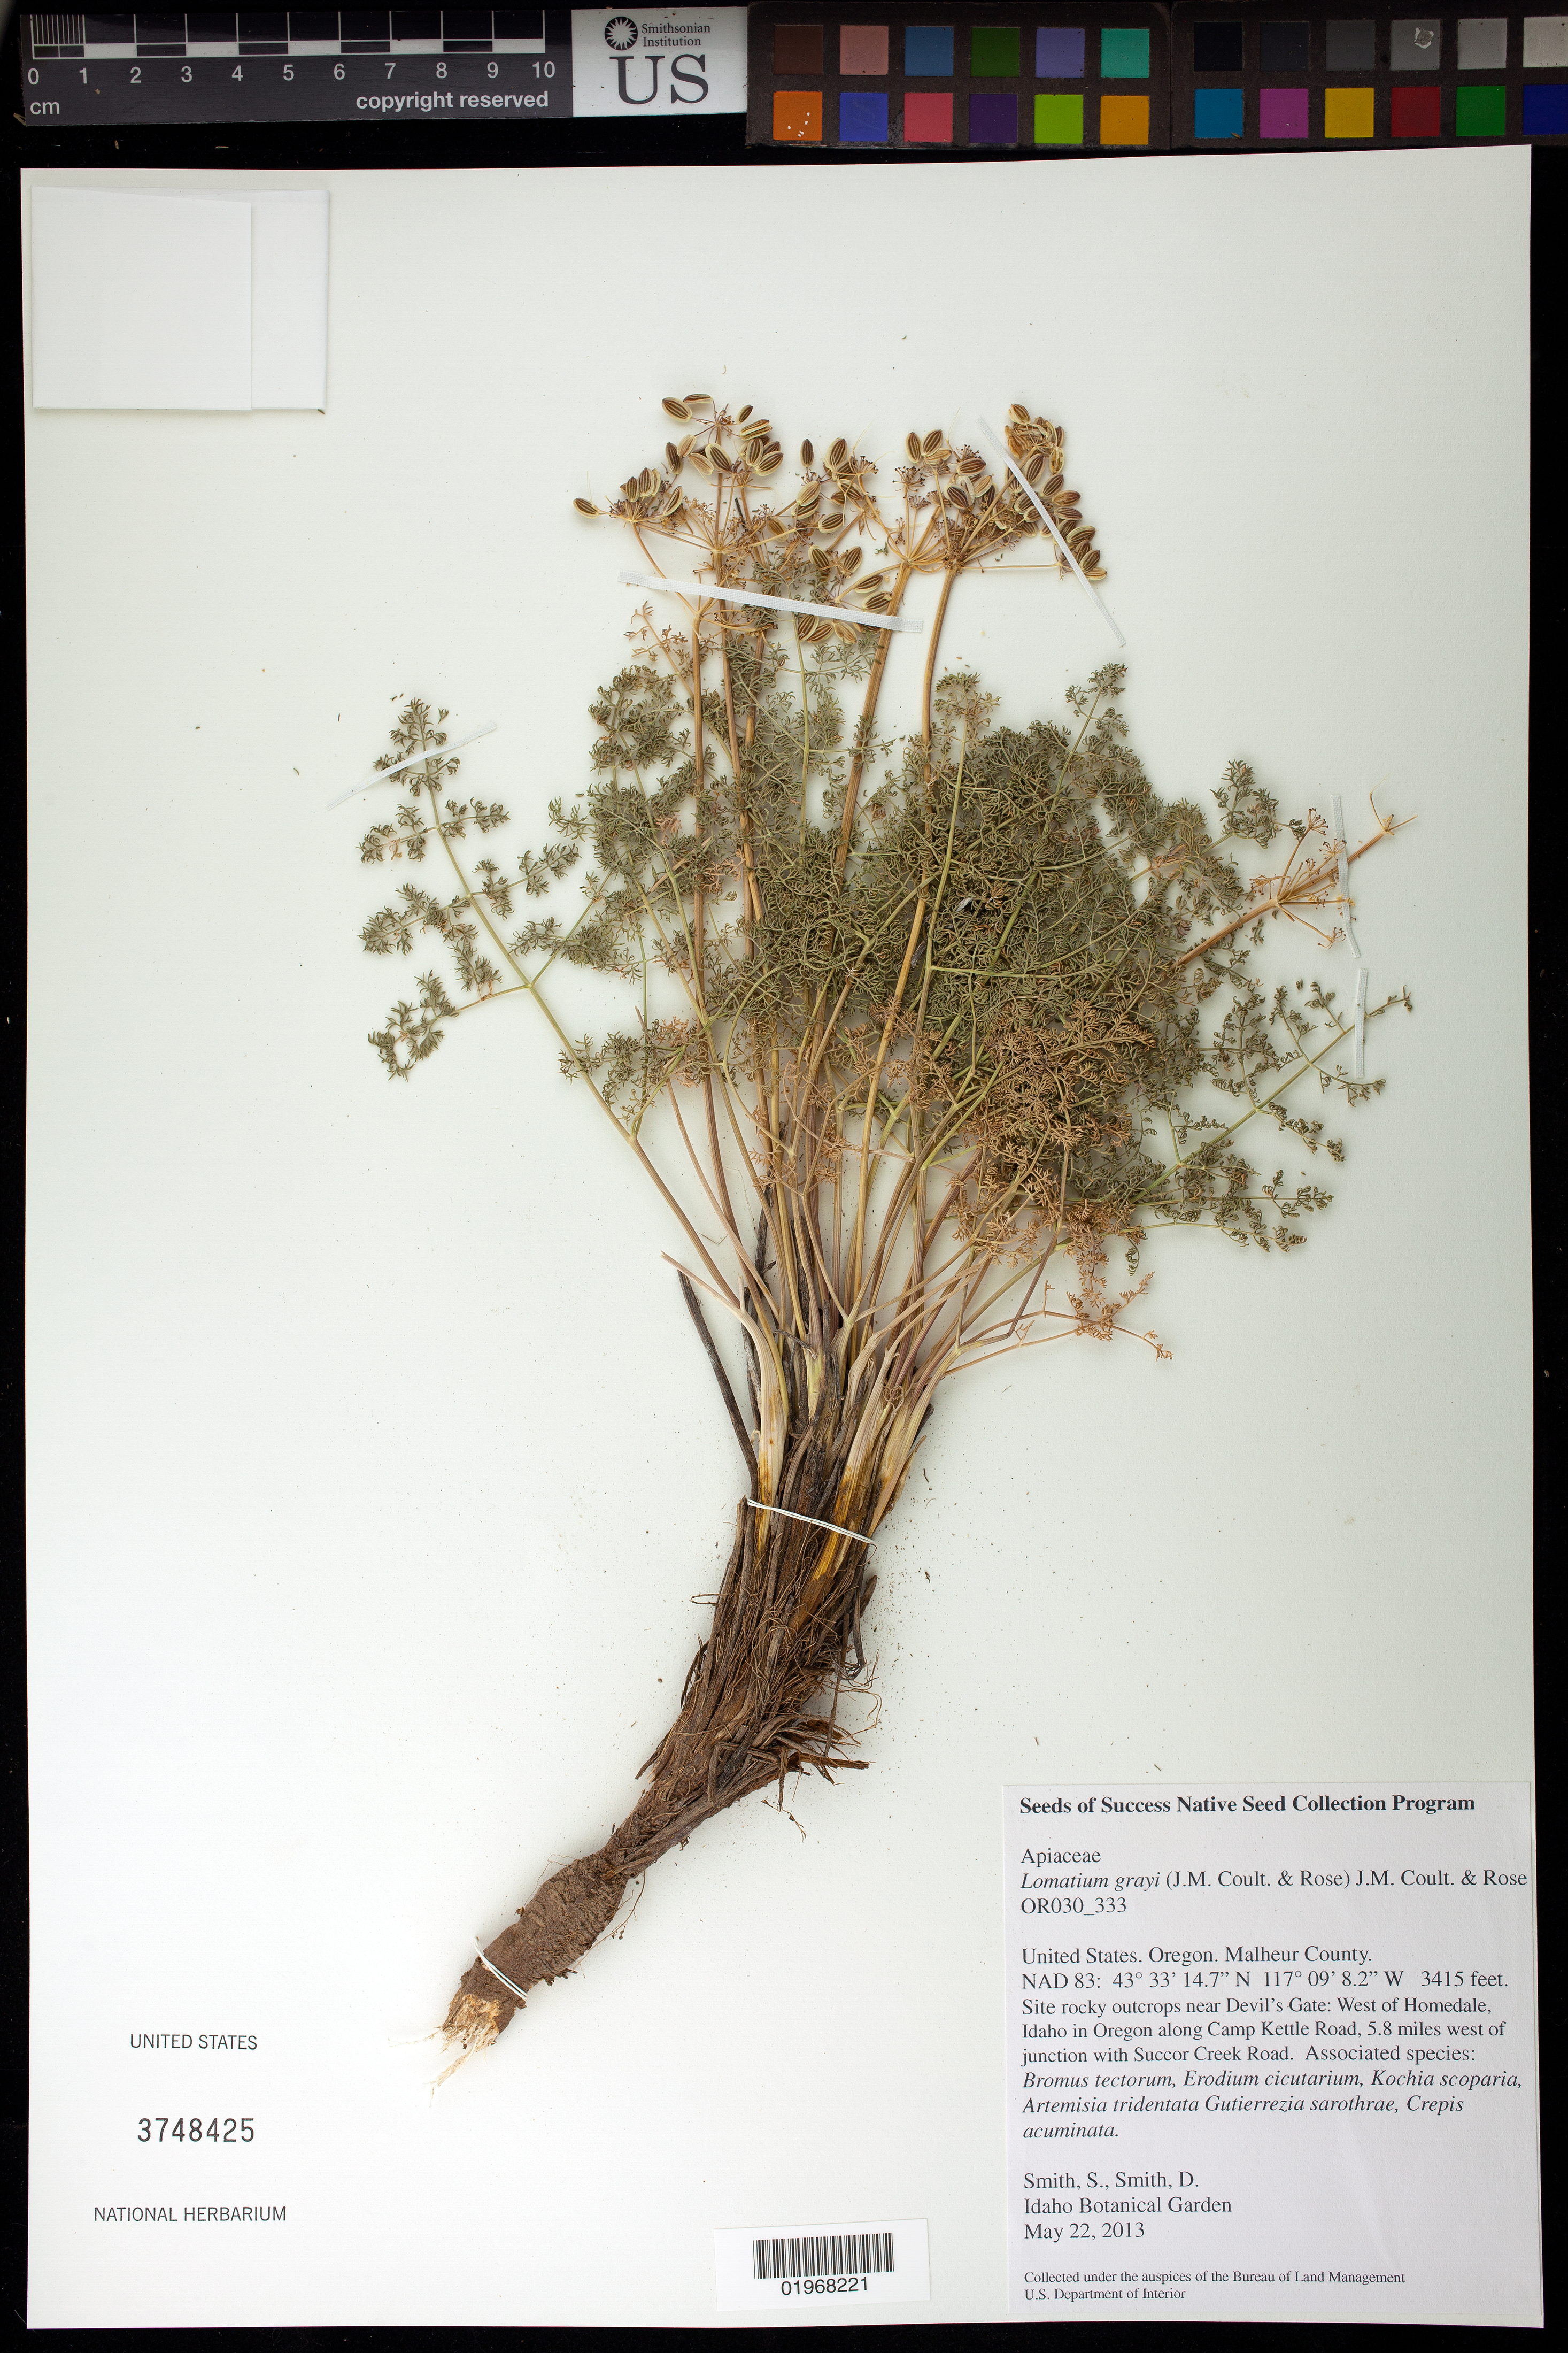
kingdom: Plantae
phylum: Tracheophyta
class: Magnoliopsida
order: Apiales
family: Apiaceae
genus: Lomatium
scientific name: Lomatium grayi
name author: (J.M. Coult. & Rose) J.M. Coult. & Rose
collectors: S. Smith & D. Smith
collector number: OR030-333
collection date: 2013-05-22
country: United States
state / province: Oregon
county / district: Malheur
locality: Near Devil's Gate, along Camp Kettle Rd. West of Homedale, 5.8 mi. W of jct with Succor Creek Road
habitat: With Artemisia tridentata, Bromus tectorum, Crepis acuminata, ect.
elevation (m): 1041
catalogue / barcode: US 3748425